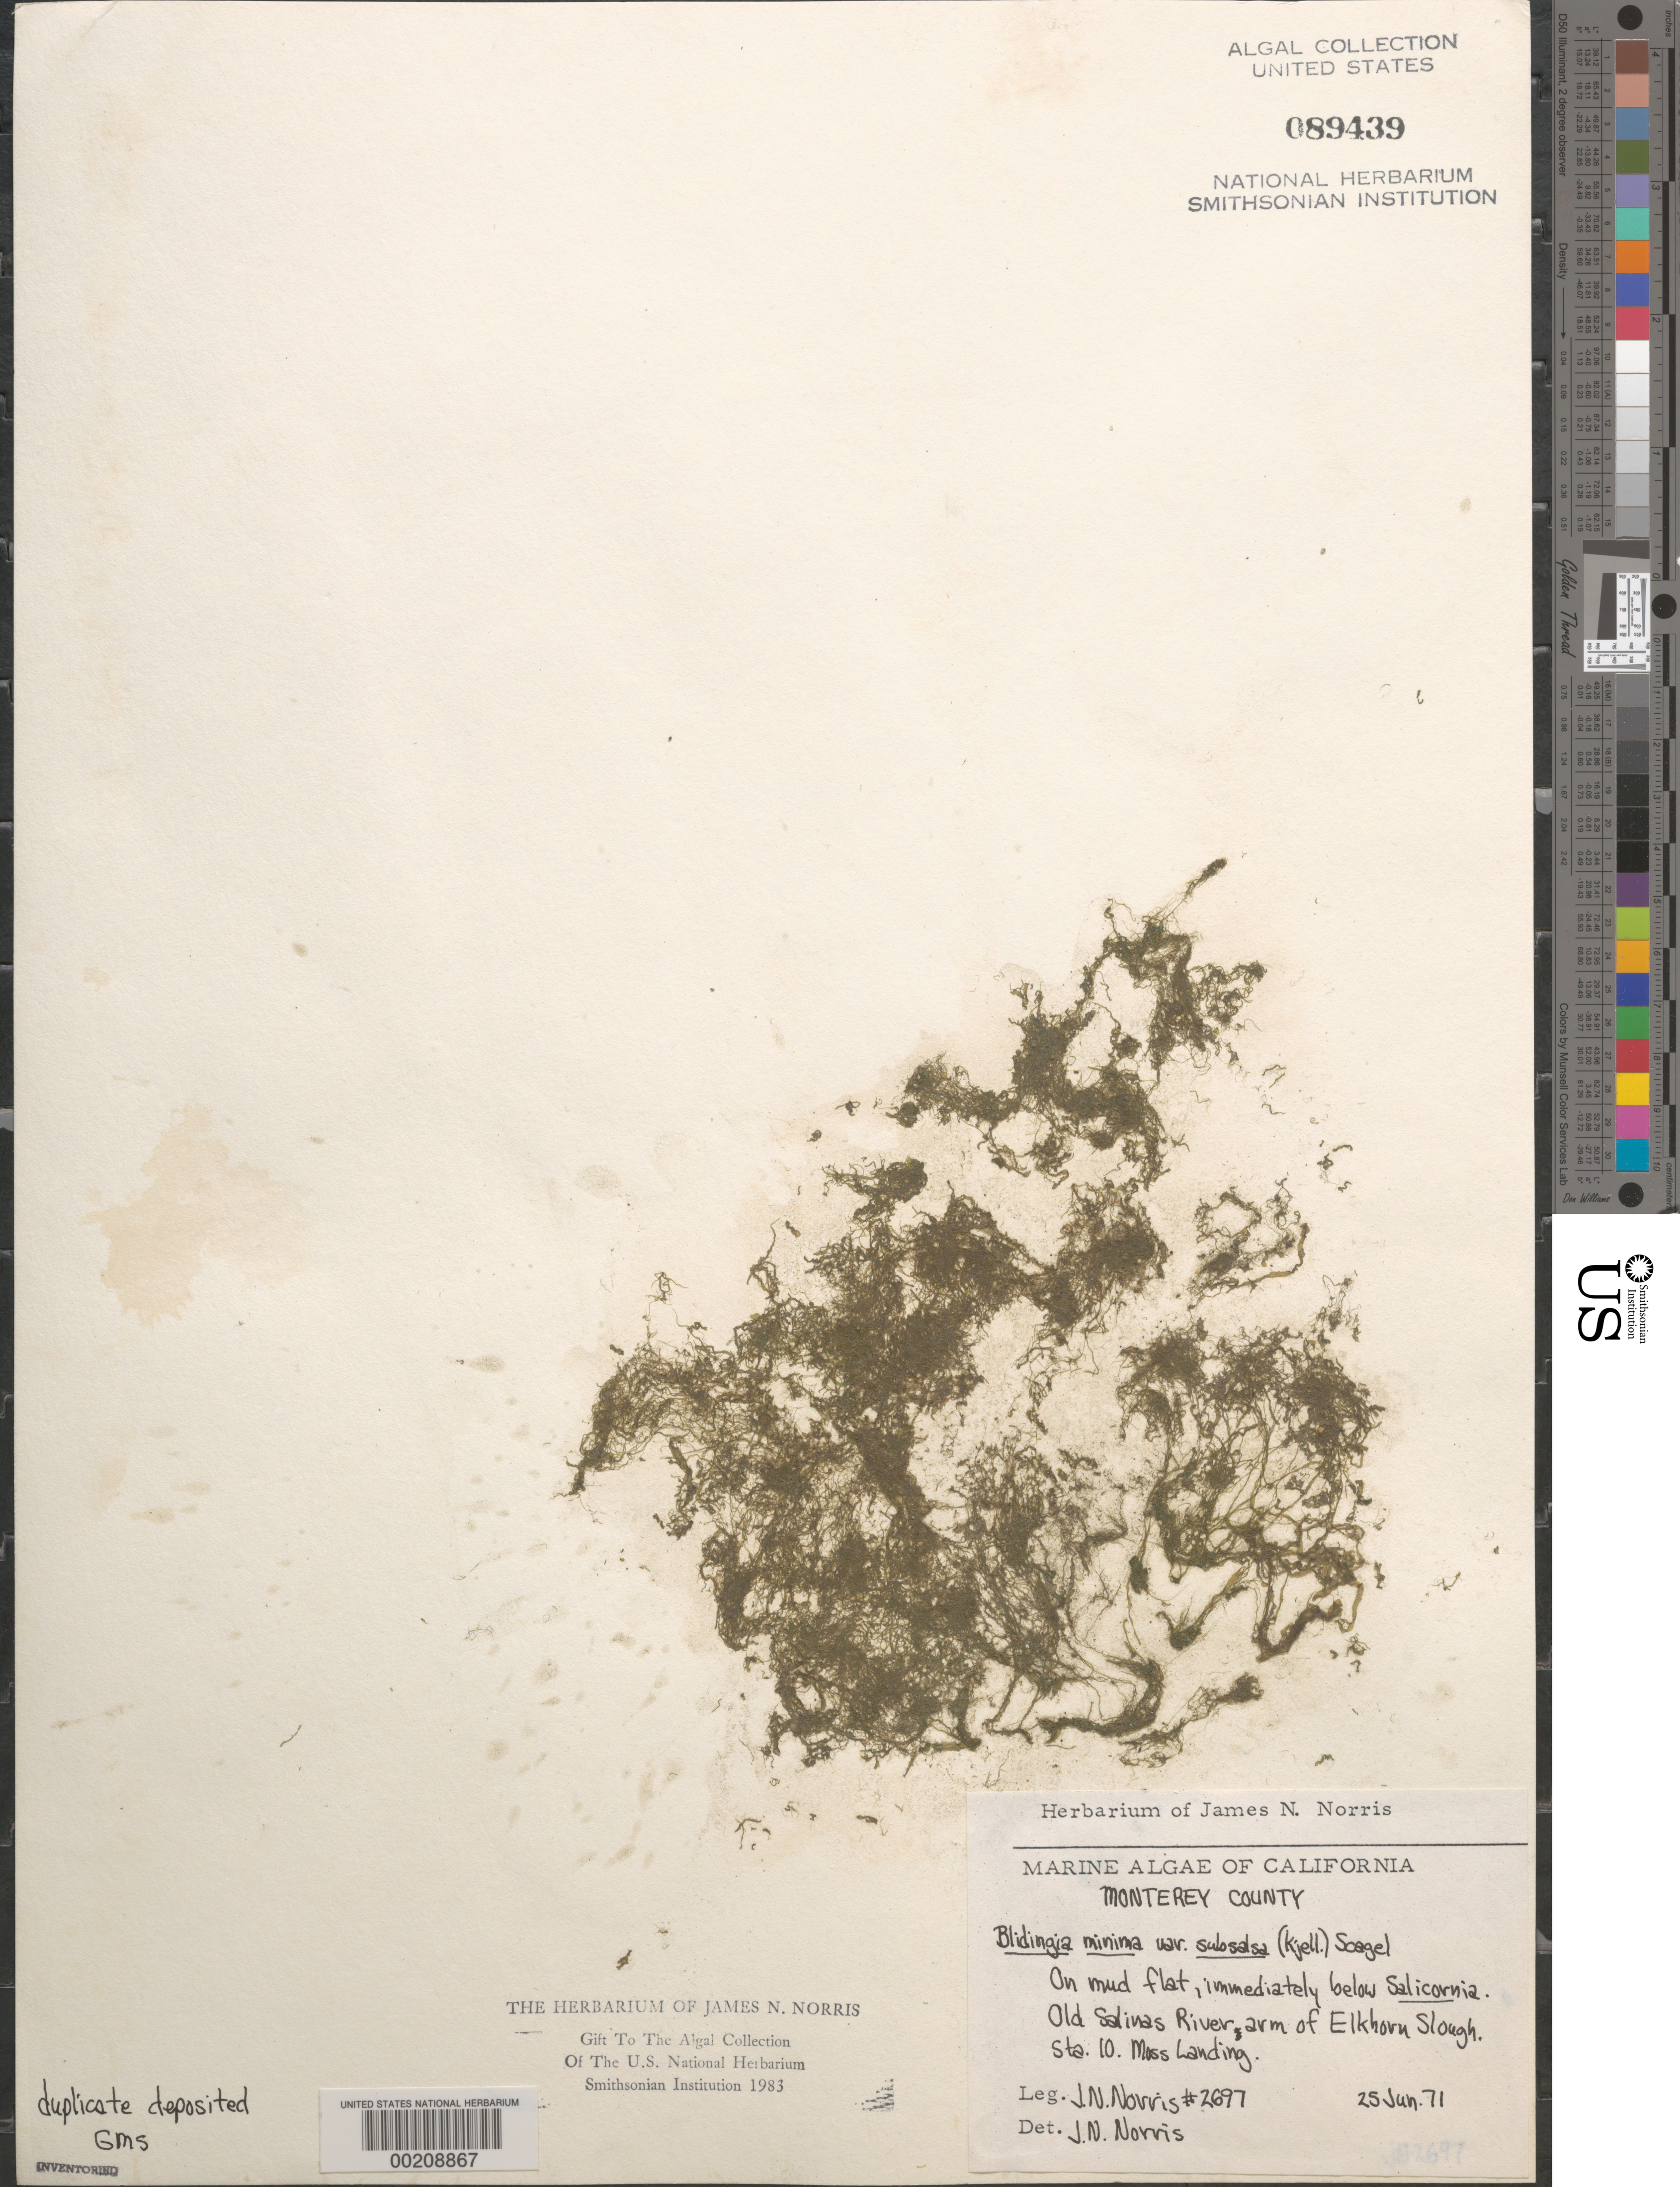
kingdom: Plantae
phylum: Chlorophyta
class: Ulvophyceae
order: Ulvales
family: Kornmanniaceae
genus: Blidingia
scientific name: Blidingia minima var. subsalsa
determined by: Norris, James N.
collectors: J. N. Norris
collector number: JN-2697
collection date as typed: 25 Jun 1971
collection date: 1971-06-25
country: United States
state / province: California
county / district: Monterey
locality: Old Salinas River, Elkhorn Slough, Moss Landing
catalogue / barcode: US 89439